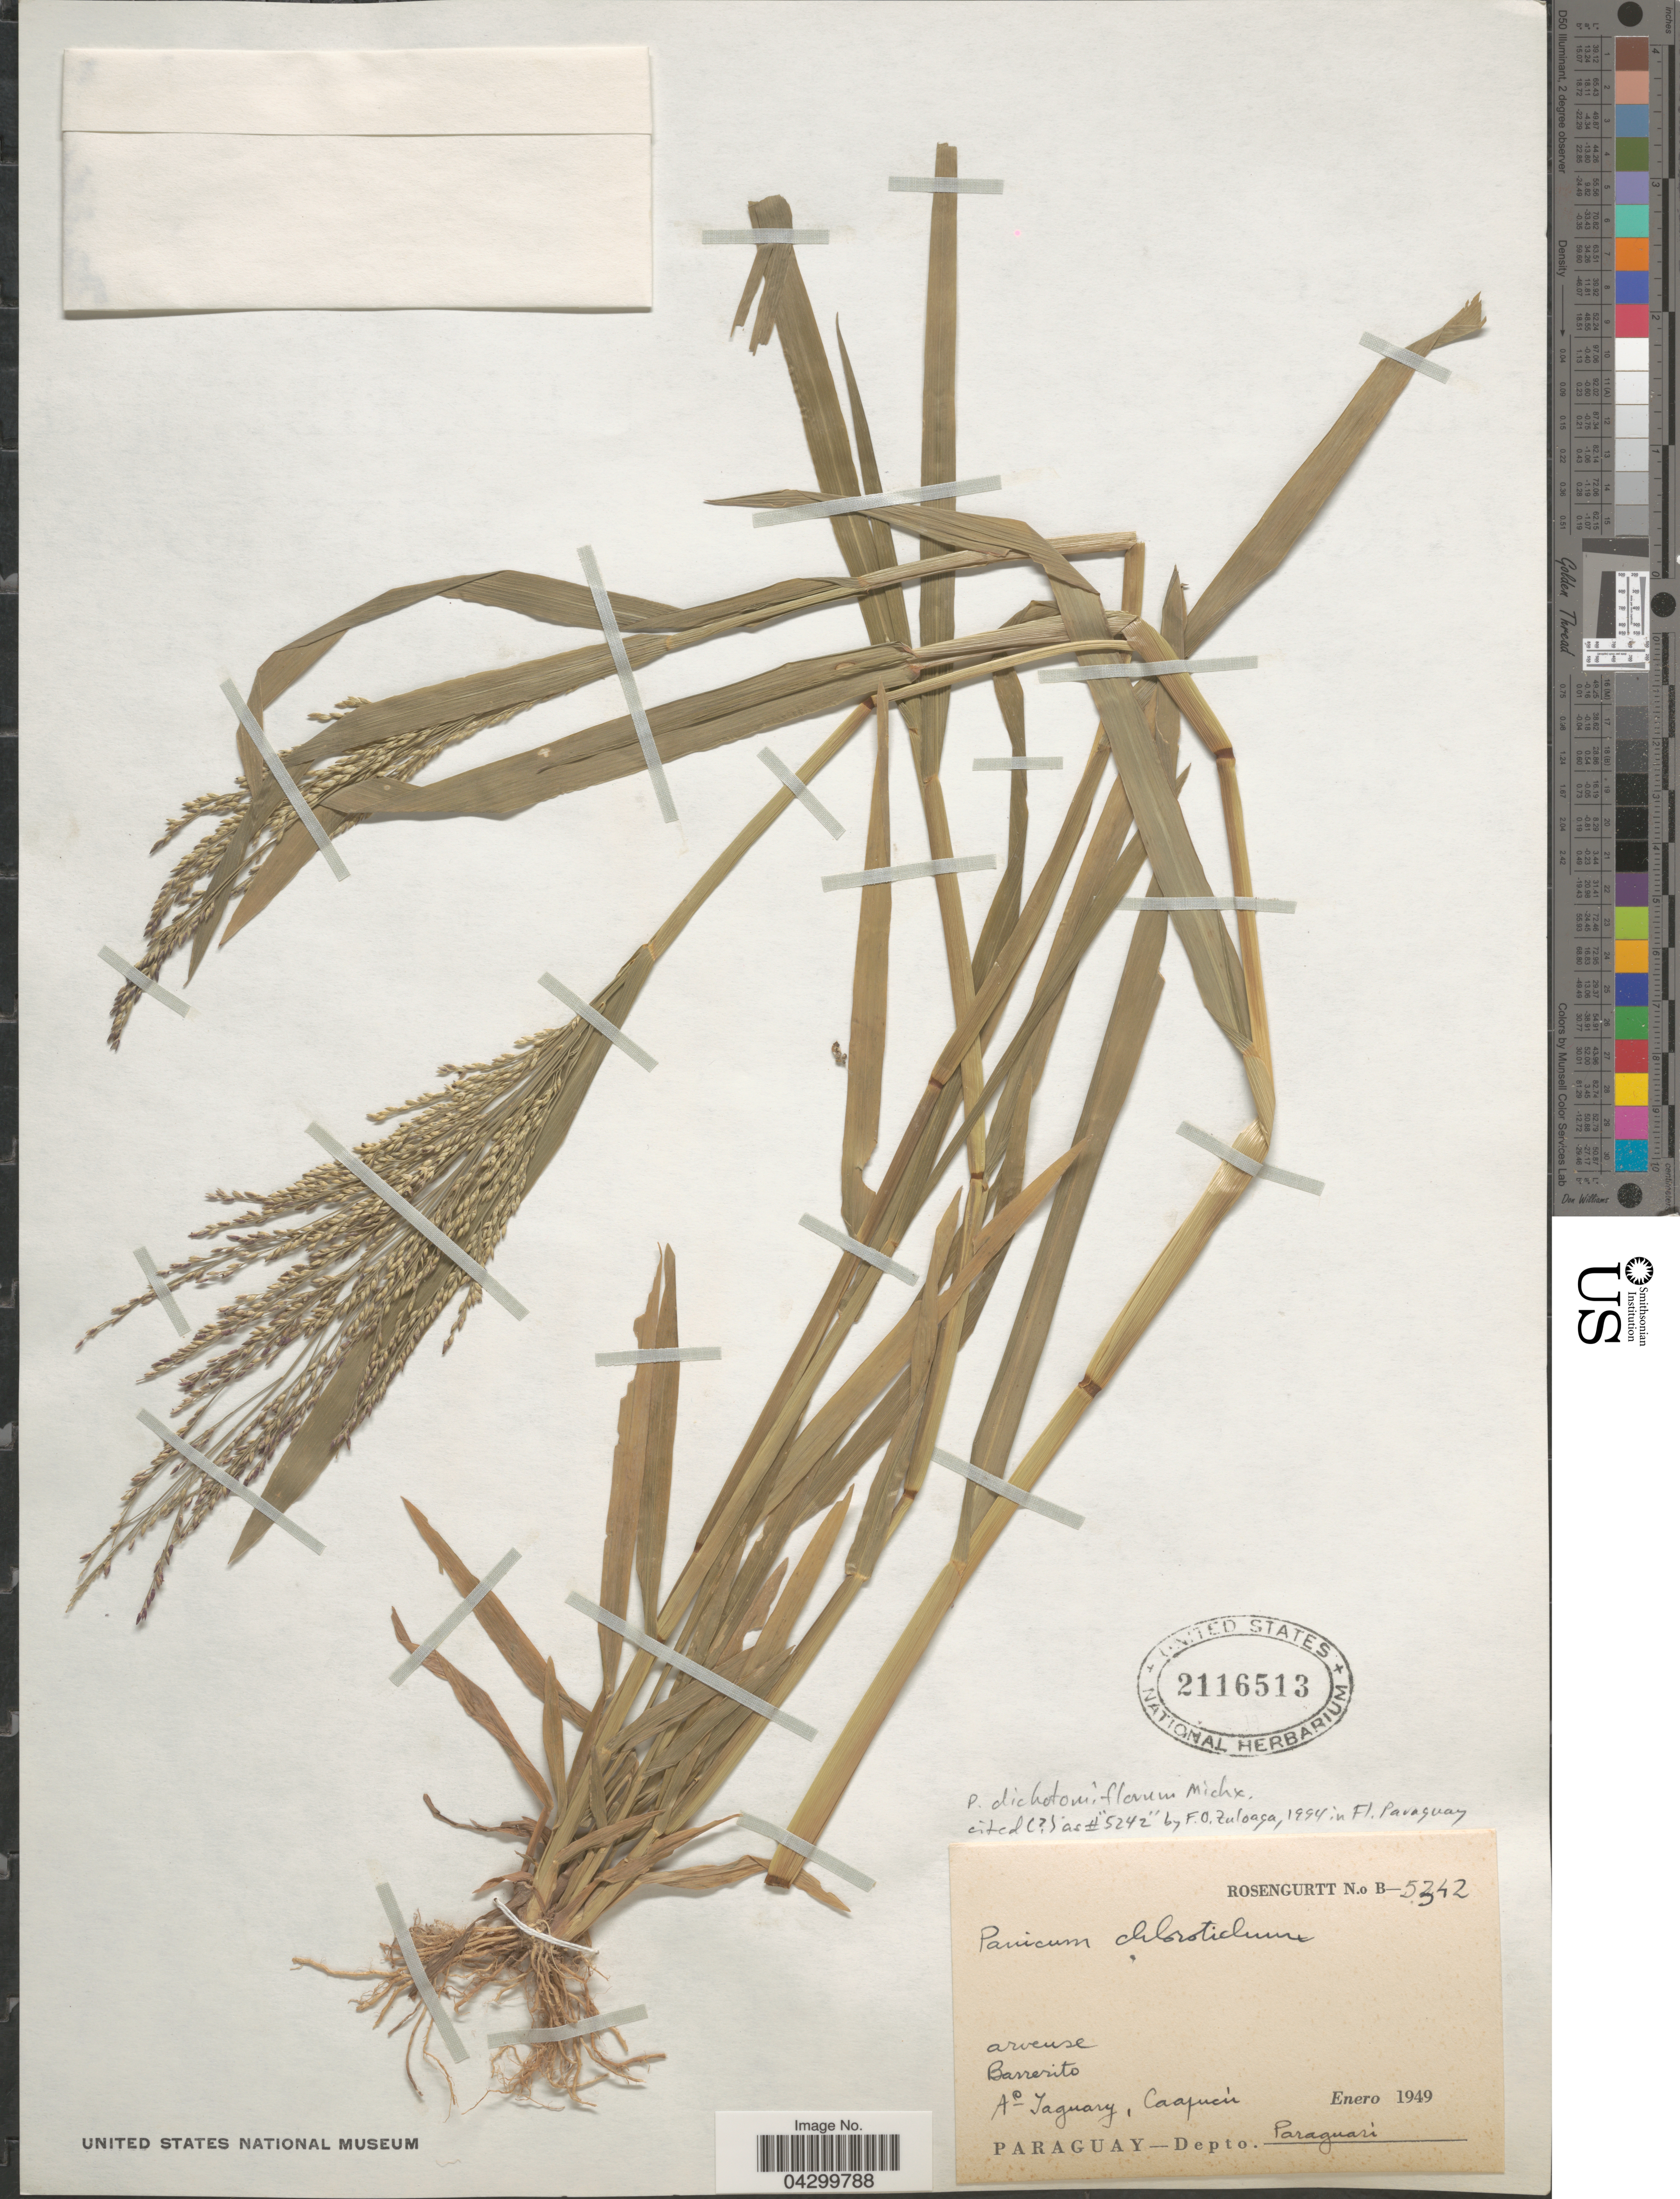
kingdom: Plantae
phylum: Tracheophyta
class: Liliopsida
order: Poales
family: Poaceae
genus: Panicum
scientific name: Panicum dichotomiflorum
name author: Michx.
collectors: Rosengurtt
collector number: B-5342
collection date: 1949-01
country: Paraguay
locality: Barrerito. A° Jaguary, Caapucú.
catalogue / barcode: US 2116513